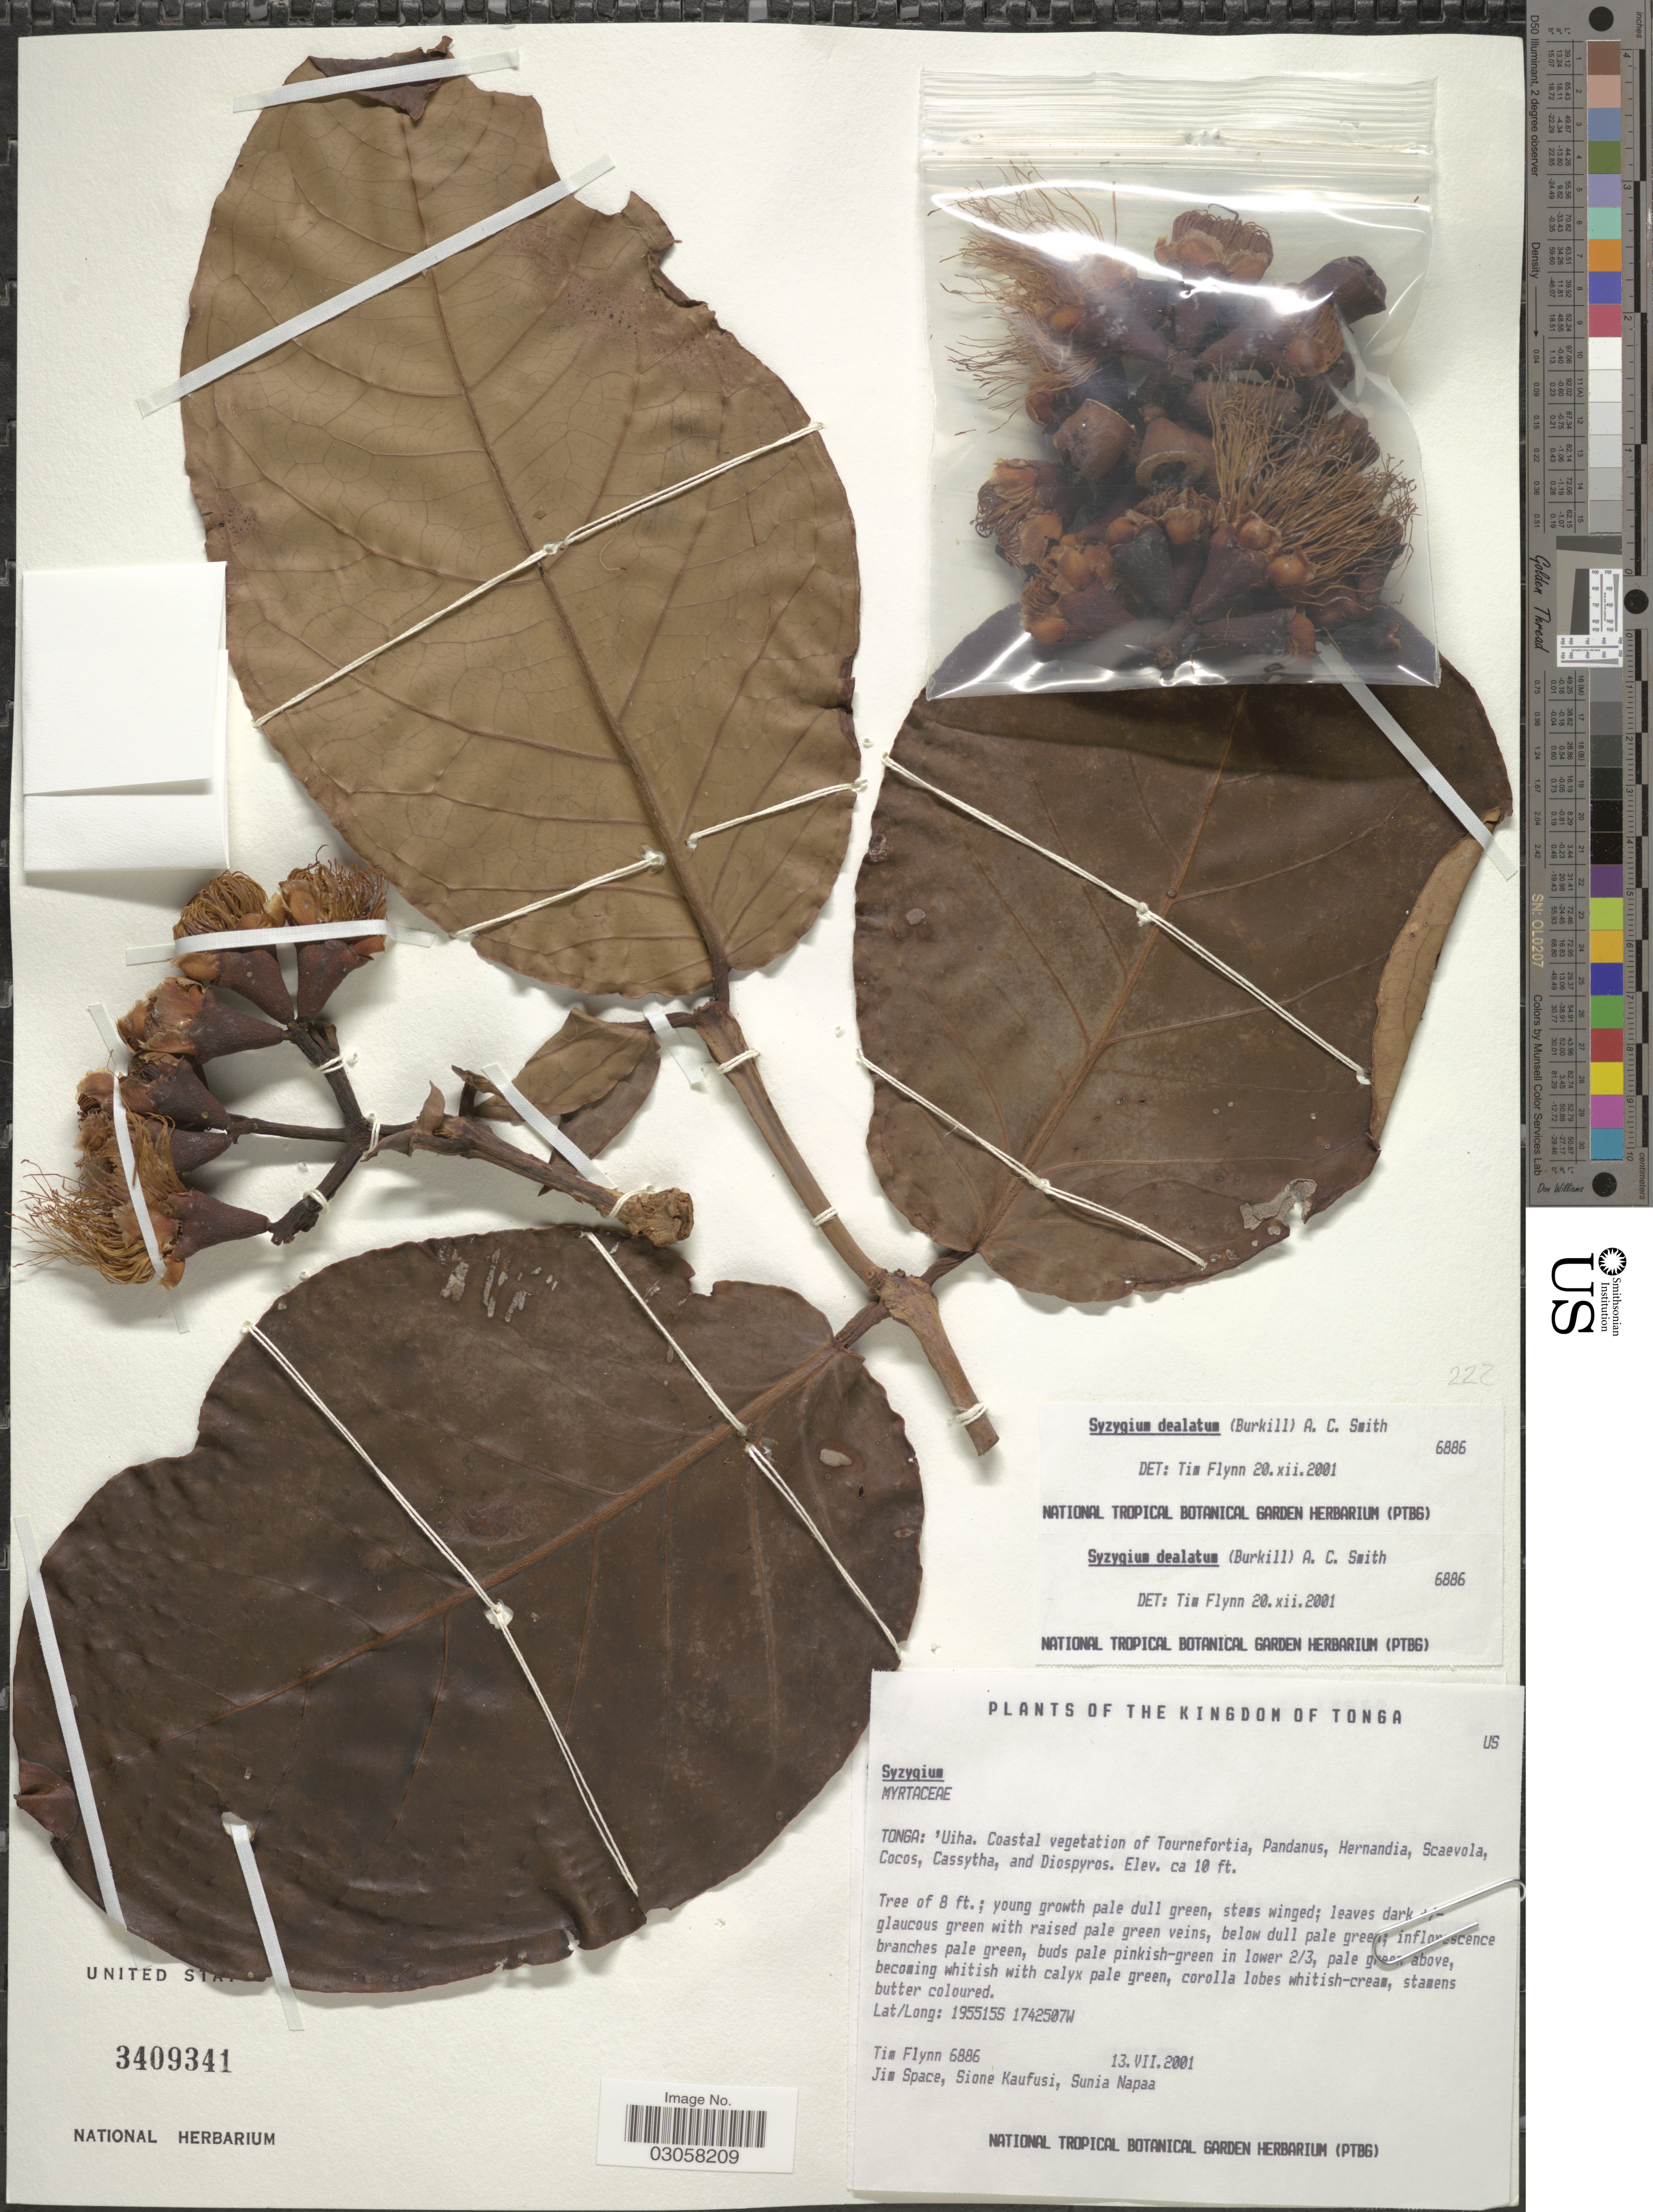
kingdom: Plantae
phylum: Tracheophyta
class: Magnoliopsida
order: Myrtales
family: Myrtaceae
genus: Syzygium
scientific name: Syzygium dealbatum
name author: (Burkhill) A.C. Sm.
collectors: T. W. Flynn, J. Space, S. Kaufusi & S. Napaa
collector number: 6886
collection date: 2001-07-13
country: Tonga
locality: The Kingdom of Tonga. 'Uiha.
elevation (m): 3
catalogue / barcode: US 3409341